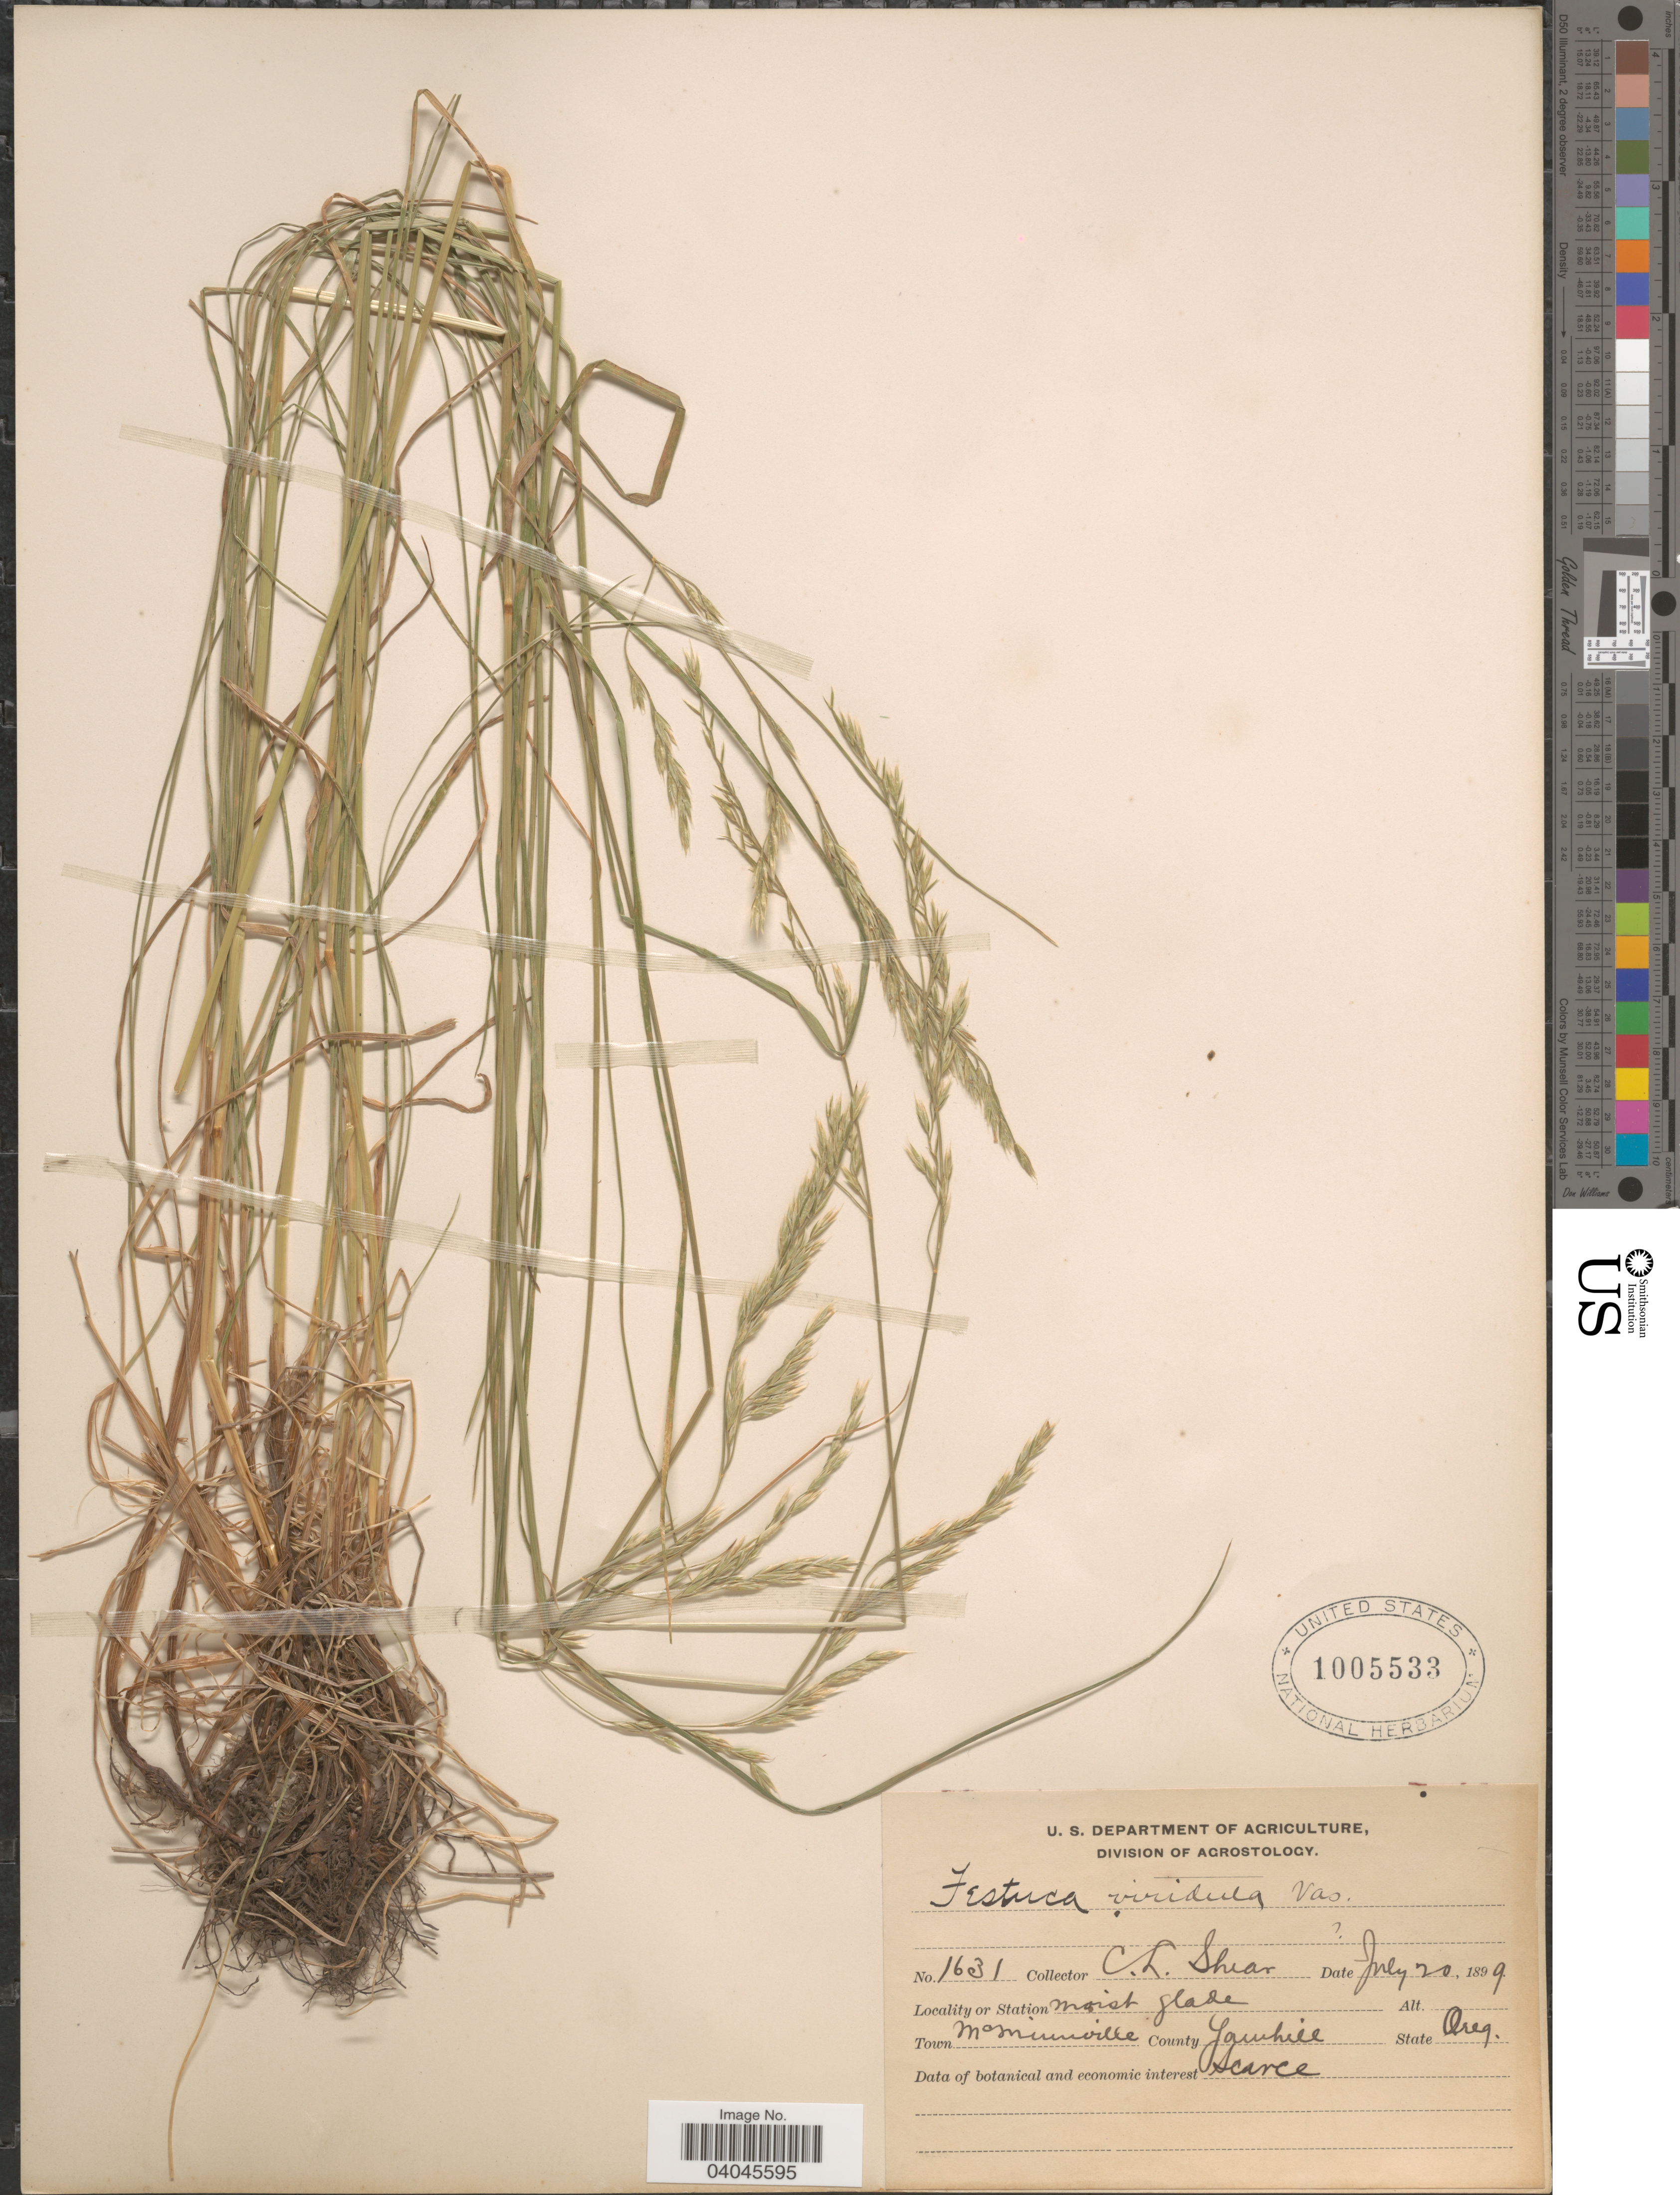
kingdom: Plantae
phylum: Tracheophyta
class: Liliopsida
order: Poales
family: Poaceae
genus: Festuca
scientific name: Festuca rubra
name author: L.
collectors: C. L. Shear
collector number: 1631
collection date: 1899-07-20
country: United States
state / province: Oregon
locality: McMinnville. County Yamhill.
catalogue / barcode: US 1005533